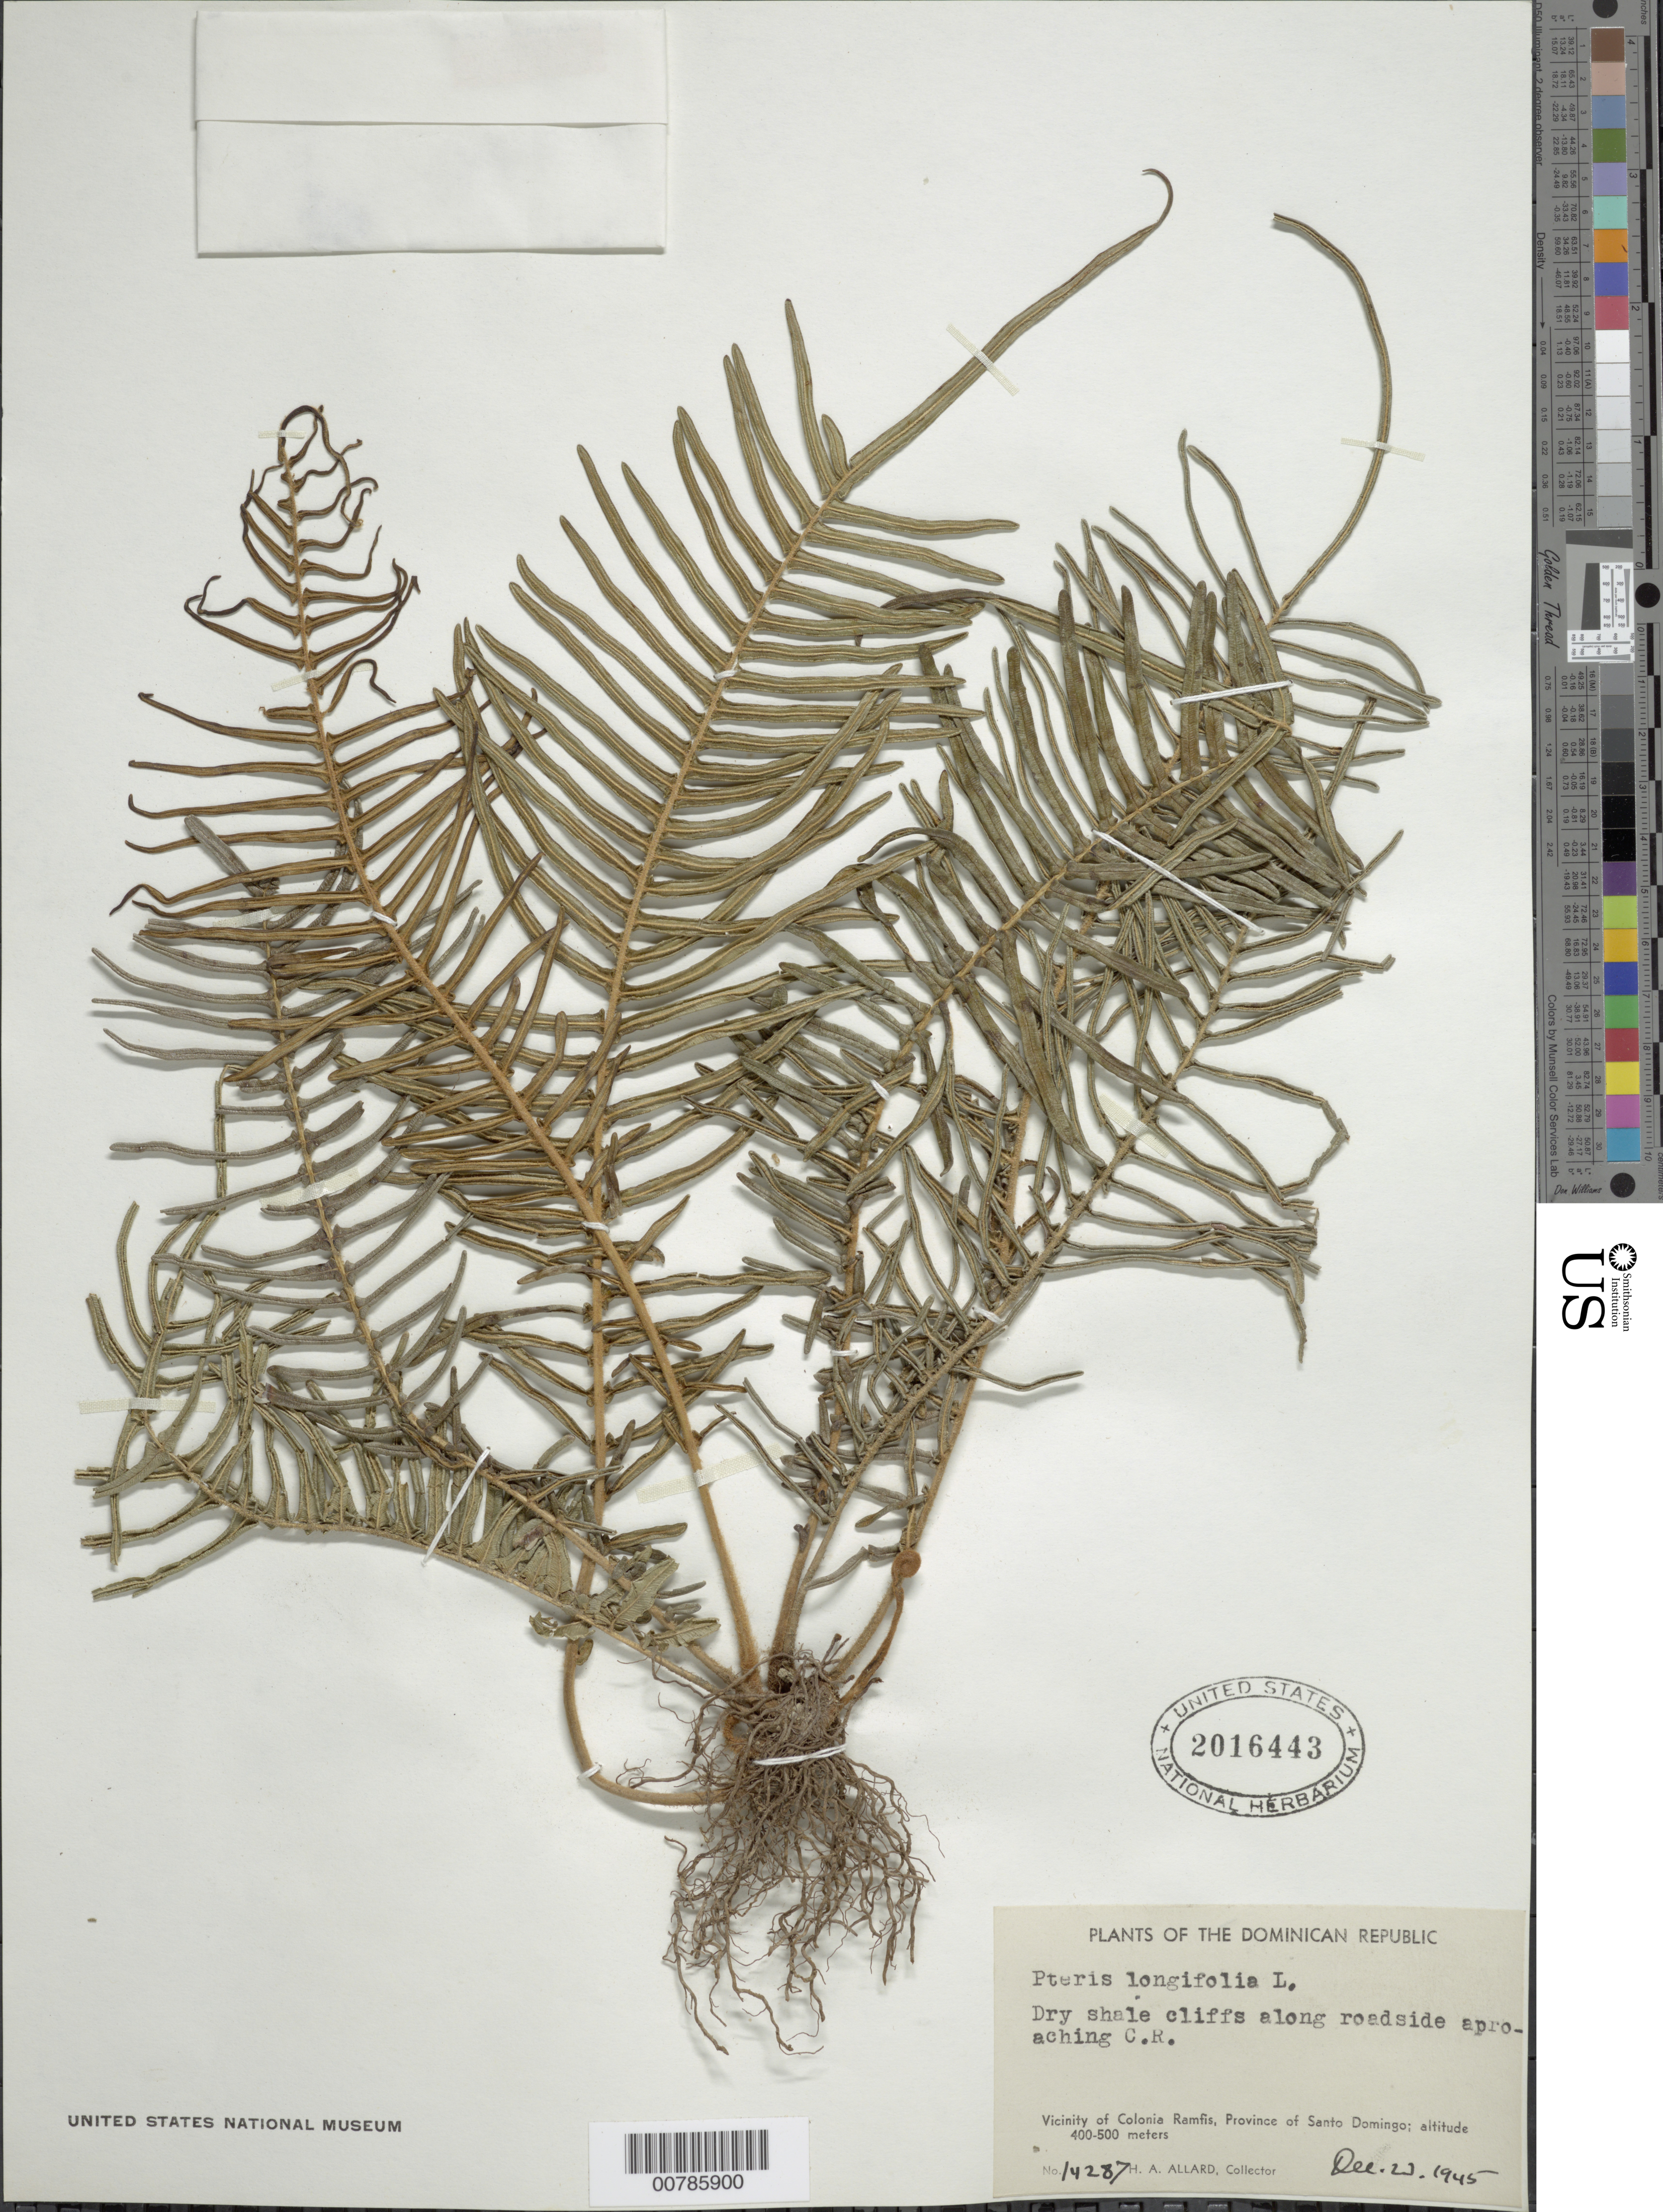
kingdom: Plantae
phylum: Tracheophyta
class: Polypodiopsida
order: Polypodiales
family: Pteridaceae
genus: Pteris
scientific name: Pteris longifolia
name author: L.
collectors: H. A. Allard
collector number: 14287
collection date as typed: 23 Dec 1945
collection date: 1945-12-23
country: Dominican Republic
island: Hispaniola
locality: Colonia Ramfis, vicinity, approaching C.R.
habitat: Dry shale cliffs along roadside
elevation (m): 400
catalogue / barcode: US 2016443